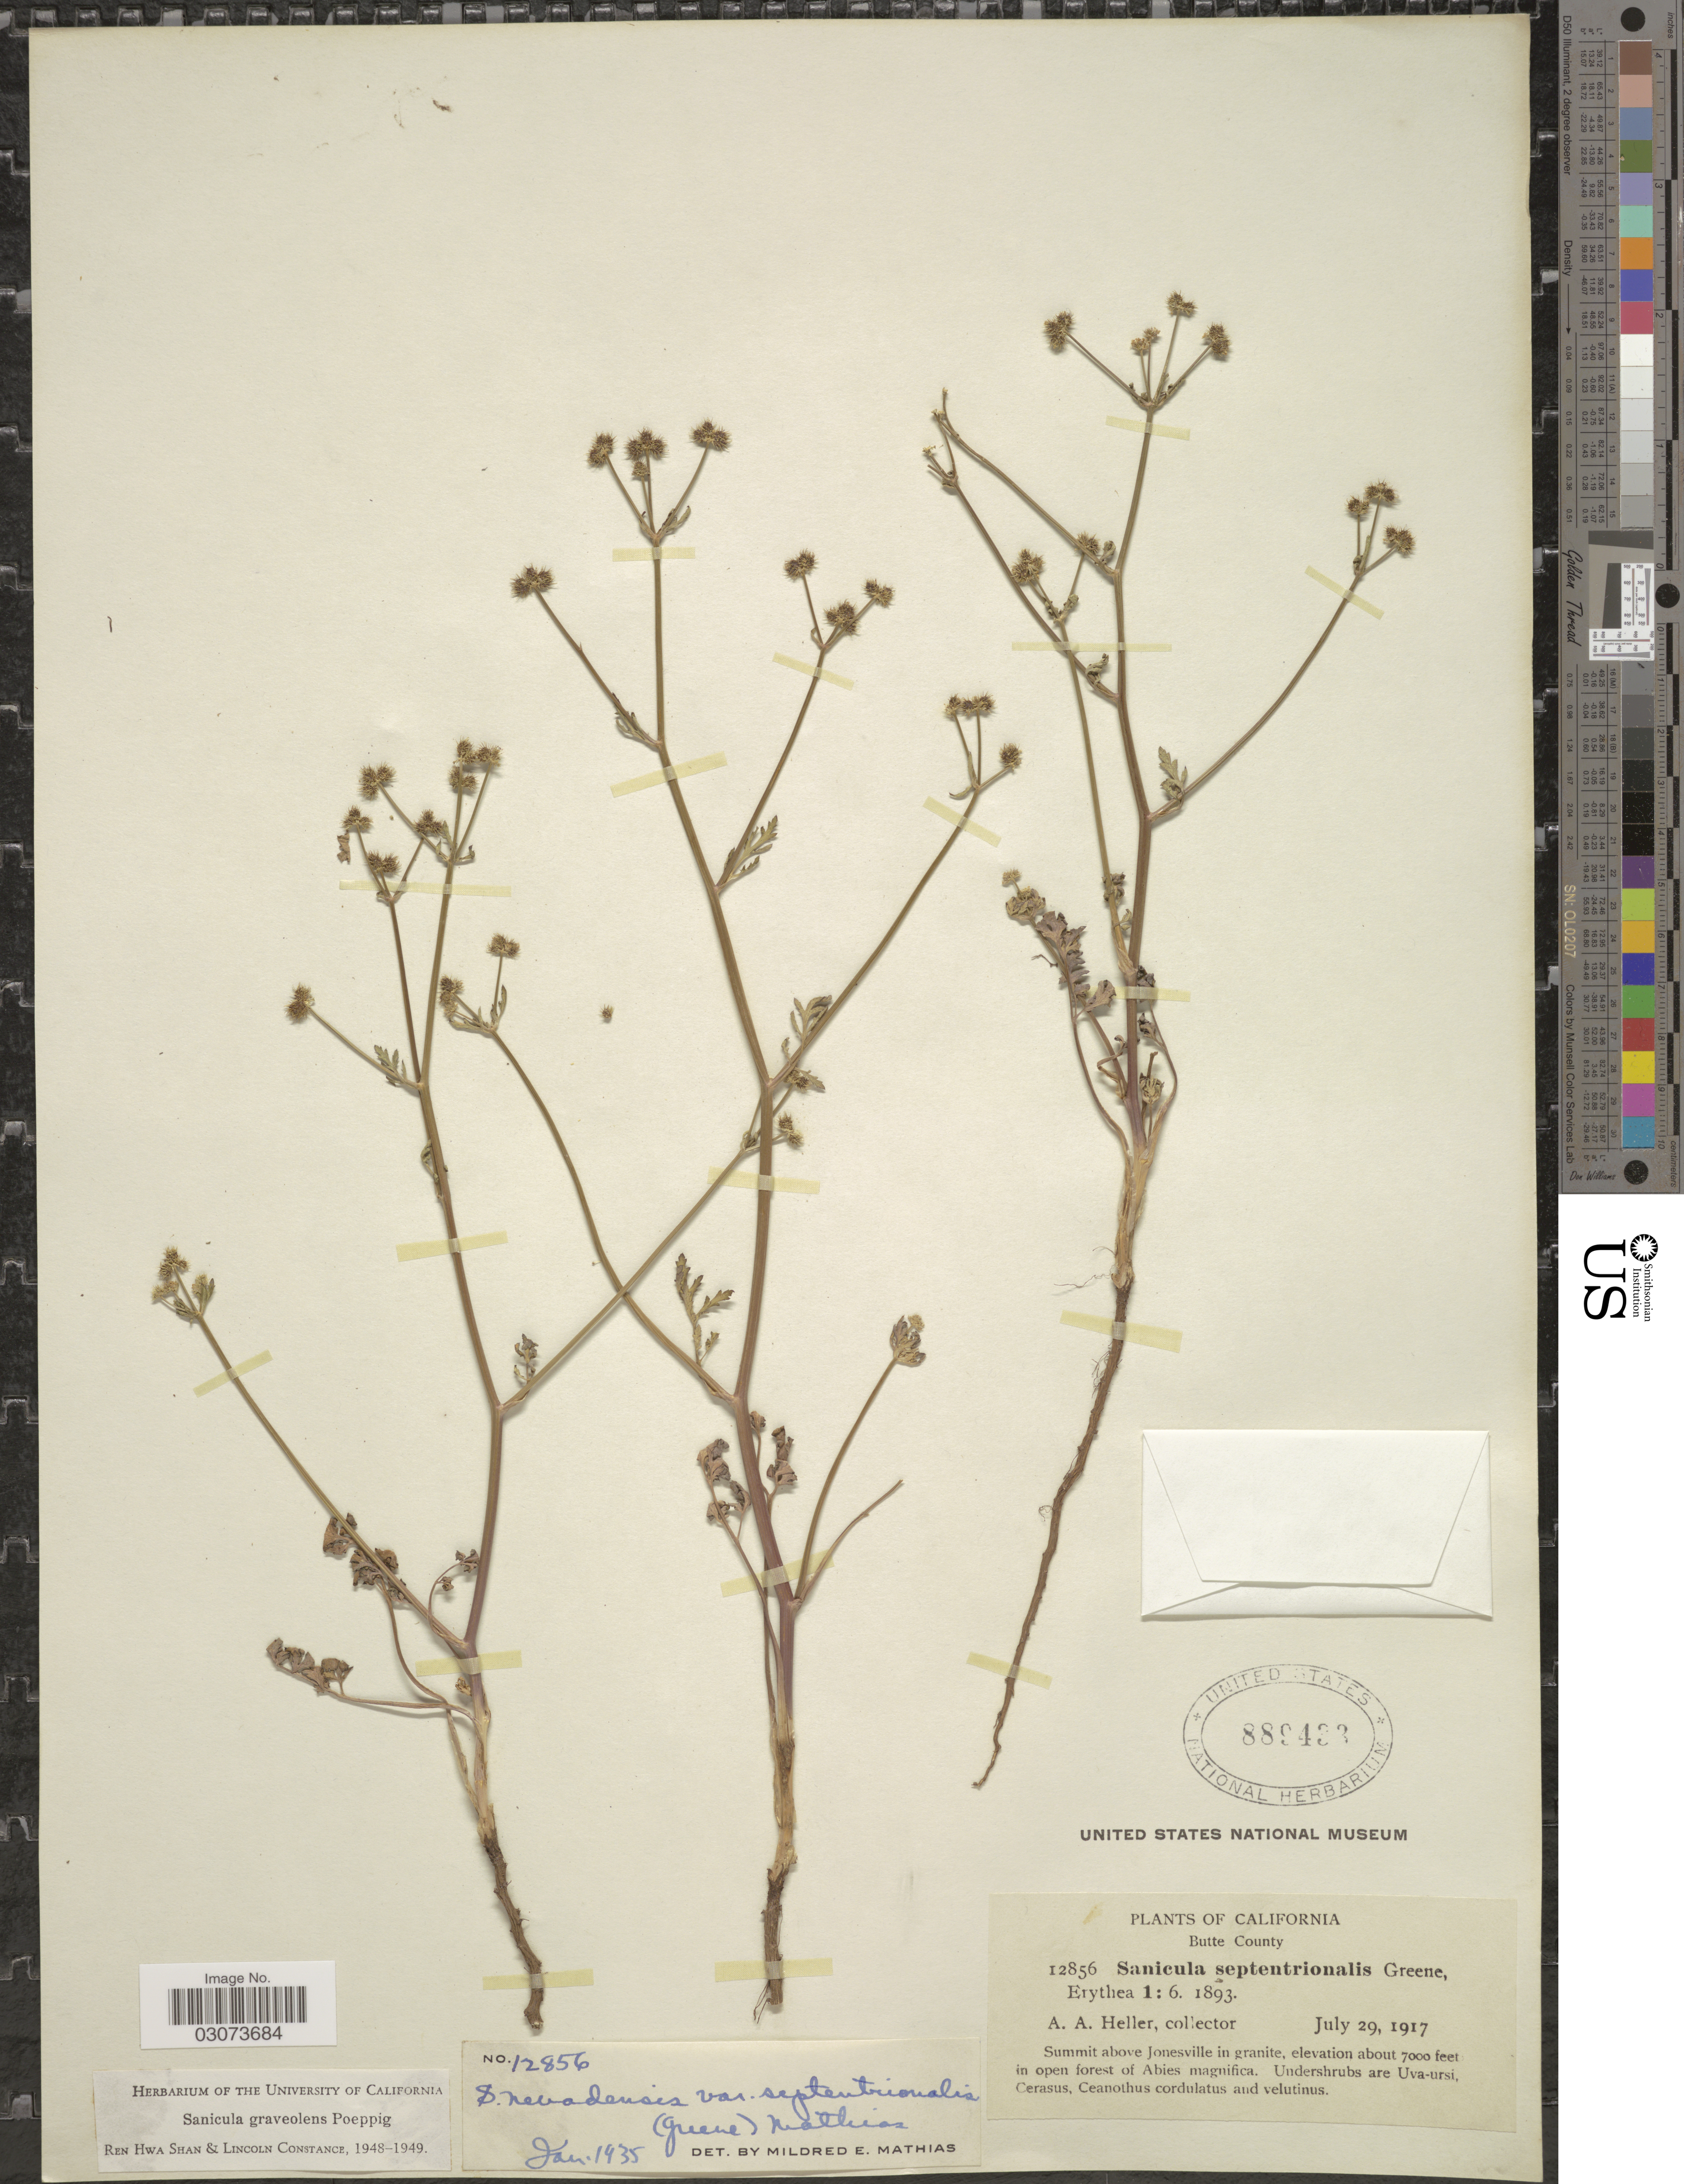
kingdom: Plantae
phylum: Tracheophyta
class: Magnoliopsida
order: Apiales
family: Apiaceae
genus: Sanicula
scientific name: Sanicula graveolens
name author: Poepp. ex DC.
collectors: A. A. Heller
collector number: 12856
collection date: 1917-07-29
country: United States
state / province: California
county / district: Butte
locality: Butte County. Summit above Jonesville.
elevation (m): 2134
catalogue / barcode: US 889433